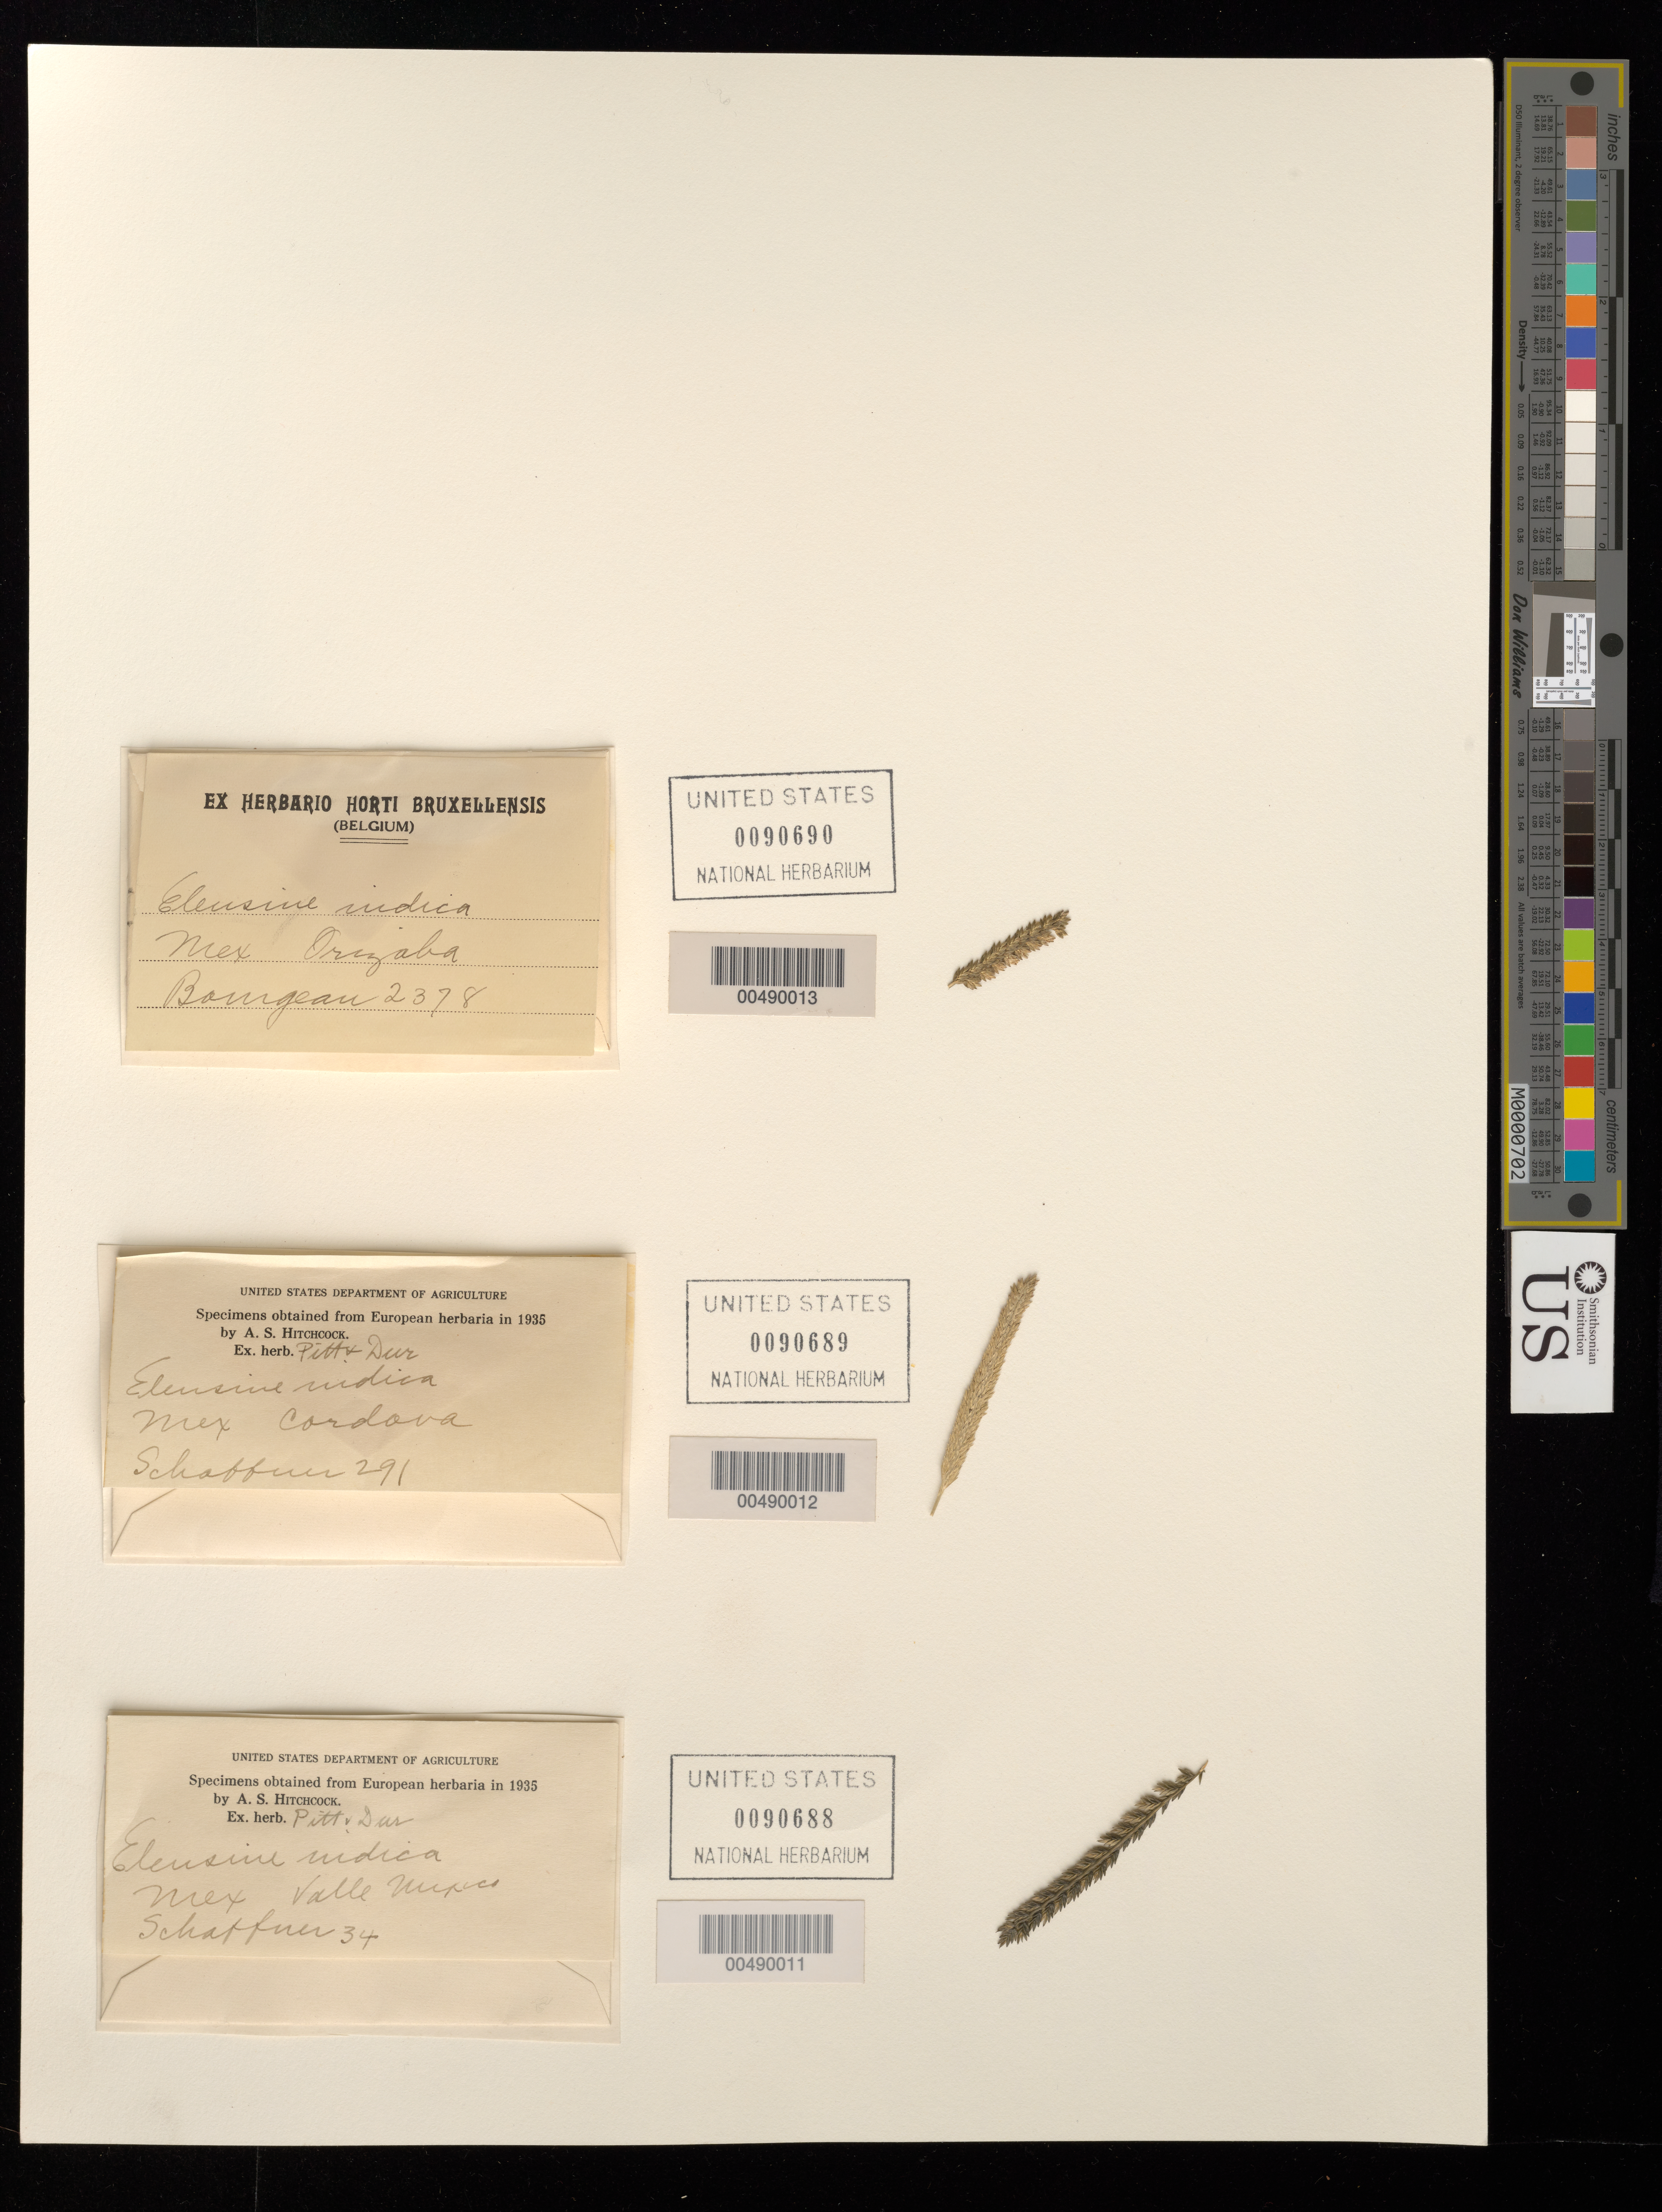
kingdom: Plantae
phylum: Tracheophyta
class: Liliopsida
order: Poales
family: Poaceae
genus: Eleusine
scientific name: Eleusine indica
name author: (L.) Gaertn.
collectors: -. Schaffner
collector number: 291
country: Mexico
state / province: Veracruz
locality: Cordova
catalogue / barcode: US 90689